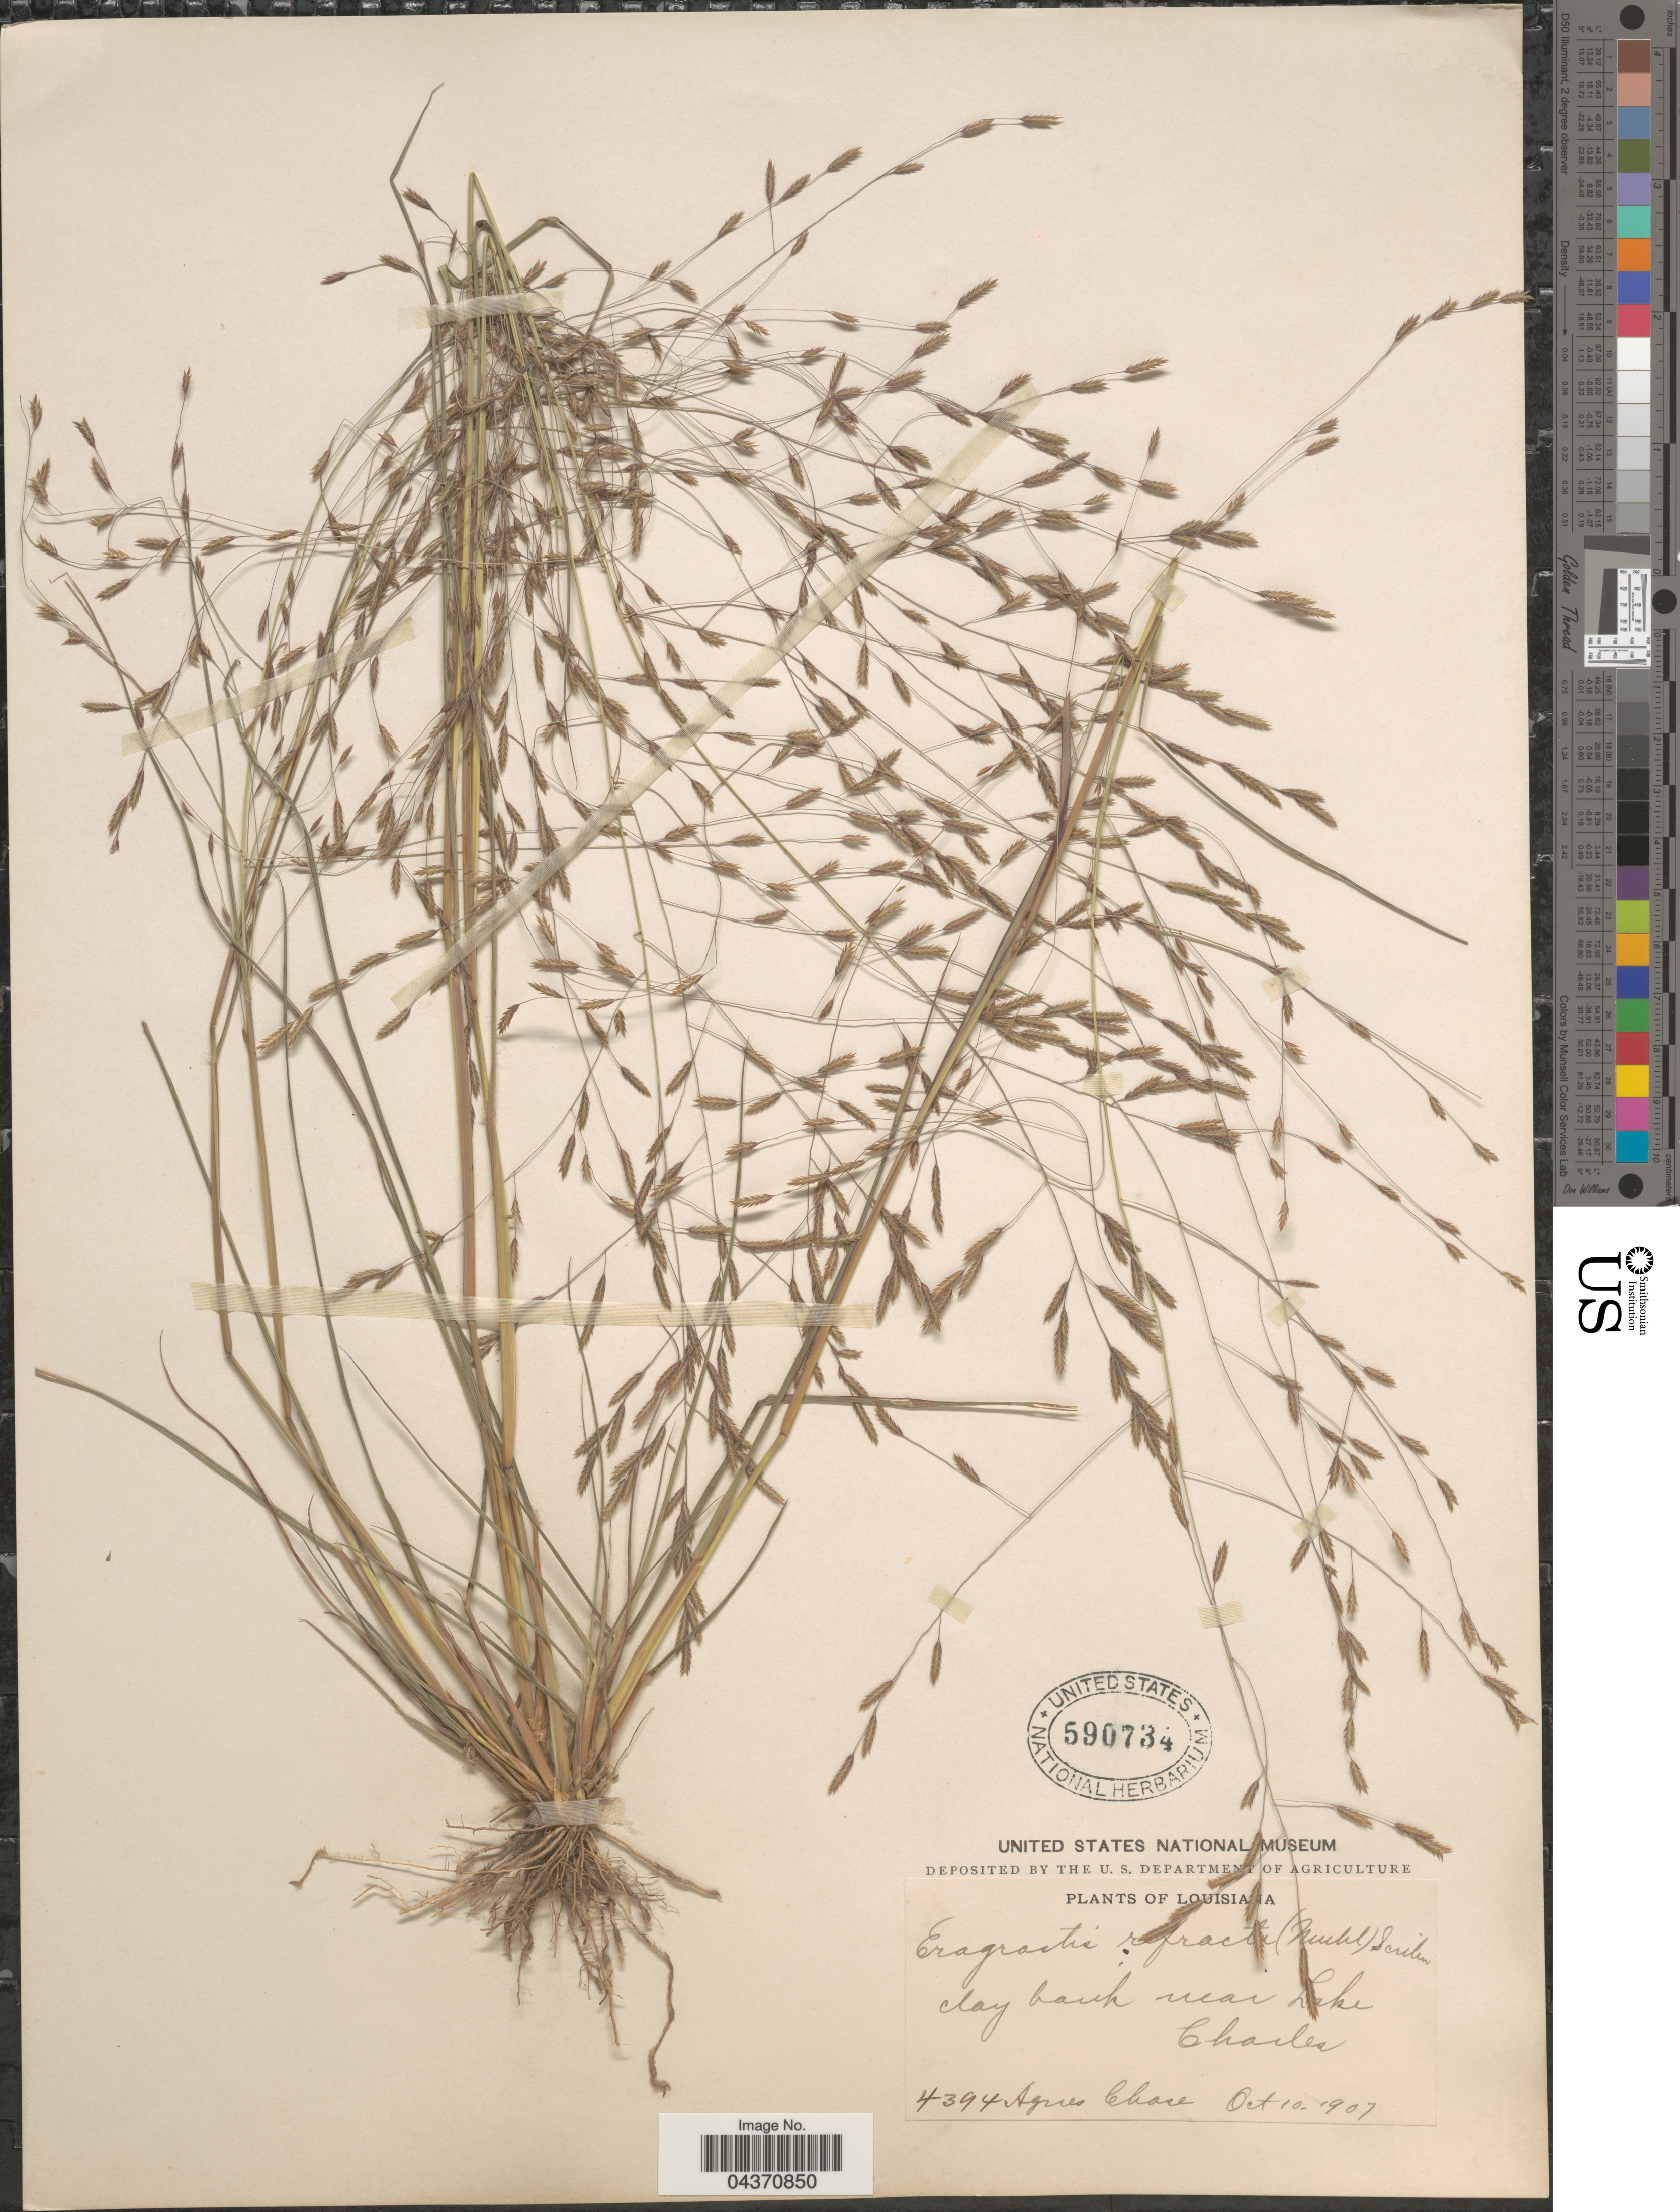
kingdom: Plantae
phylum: Tracheophyta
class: Liliopsida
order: Poales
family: Poaceae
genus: Eragrostis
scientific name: Eragrostis refracta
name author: (Muhl.) Scribn.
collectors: A. Chase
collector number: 4394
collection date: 1907-10-10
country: United States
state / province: Louisiana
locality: Clay bank near Lake Charles.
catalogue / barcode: US 590734